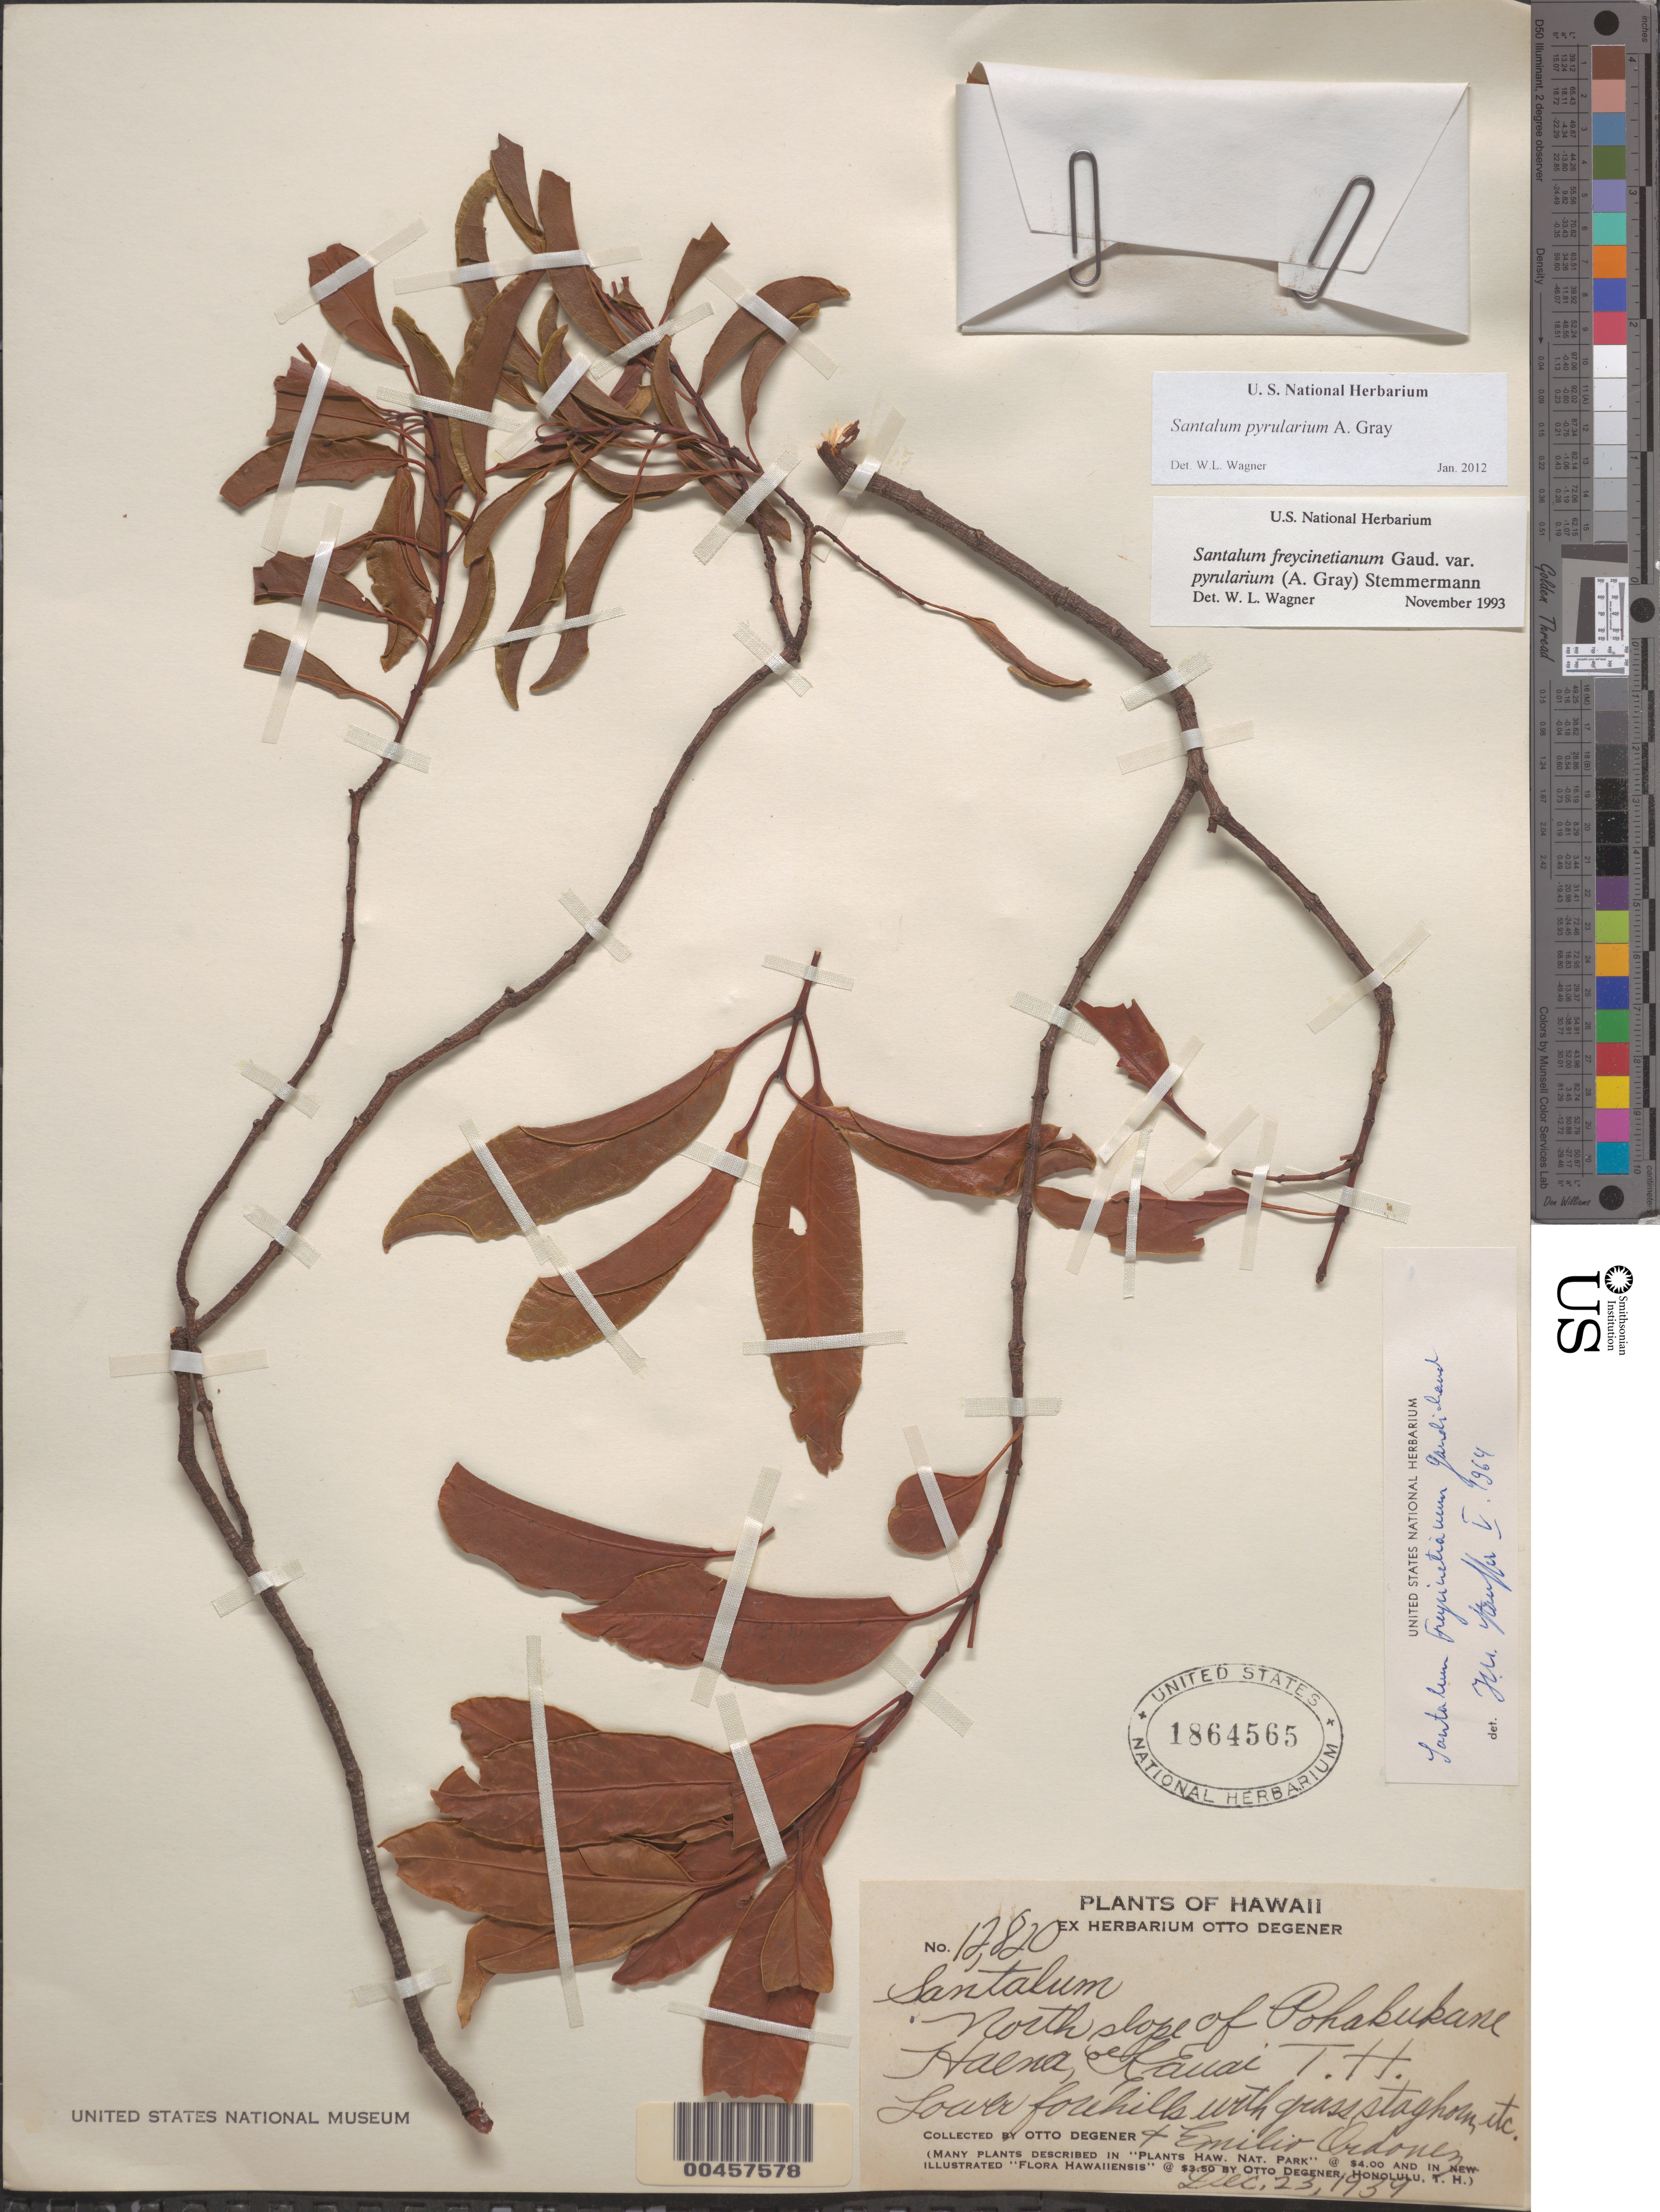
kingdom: Plantae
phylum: Tracheophyta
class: Magnoliopsida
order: Santalales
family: Santalaceae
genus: Santalum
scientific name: Santalum pyrularium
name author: A. Gray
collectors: O. Degener & E. Ordonez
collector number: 12820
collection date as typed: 23 Dec 1939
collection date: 1939-12-23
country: United States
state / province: Hawaii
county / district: Kauai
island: Kaua'i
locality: N slope of Pohakukane Haena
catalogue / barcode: US 1864565